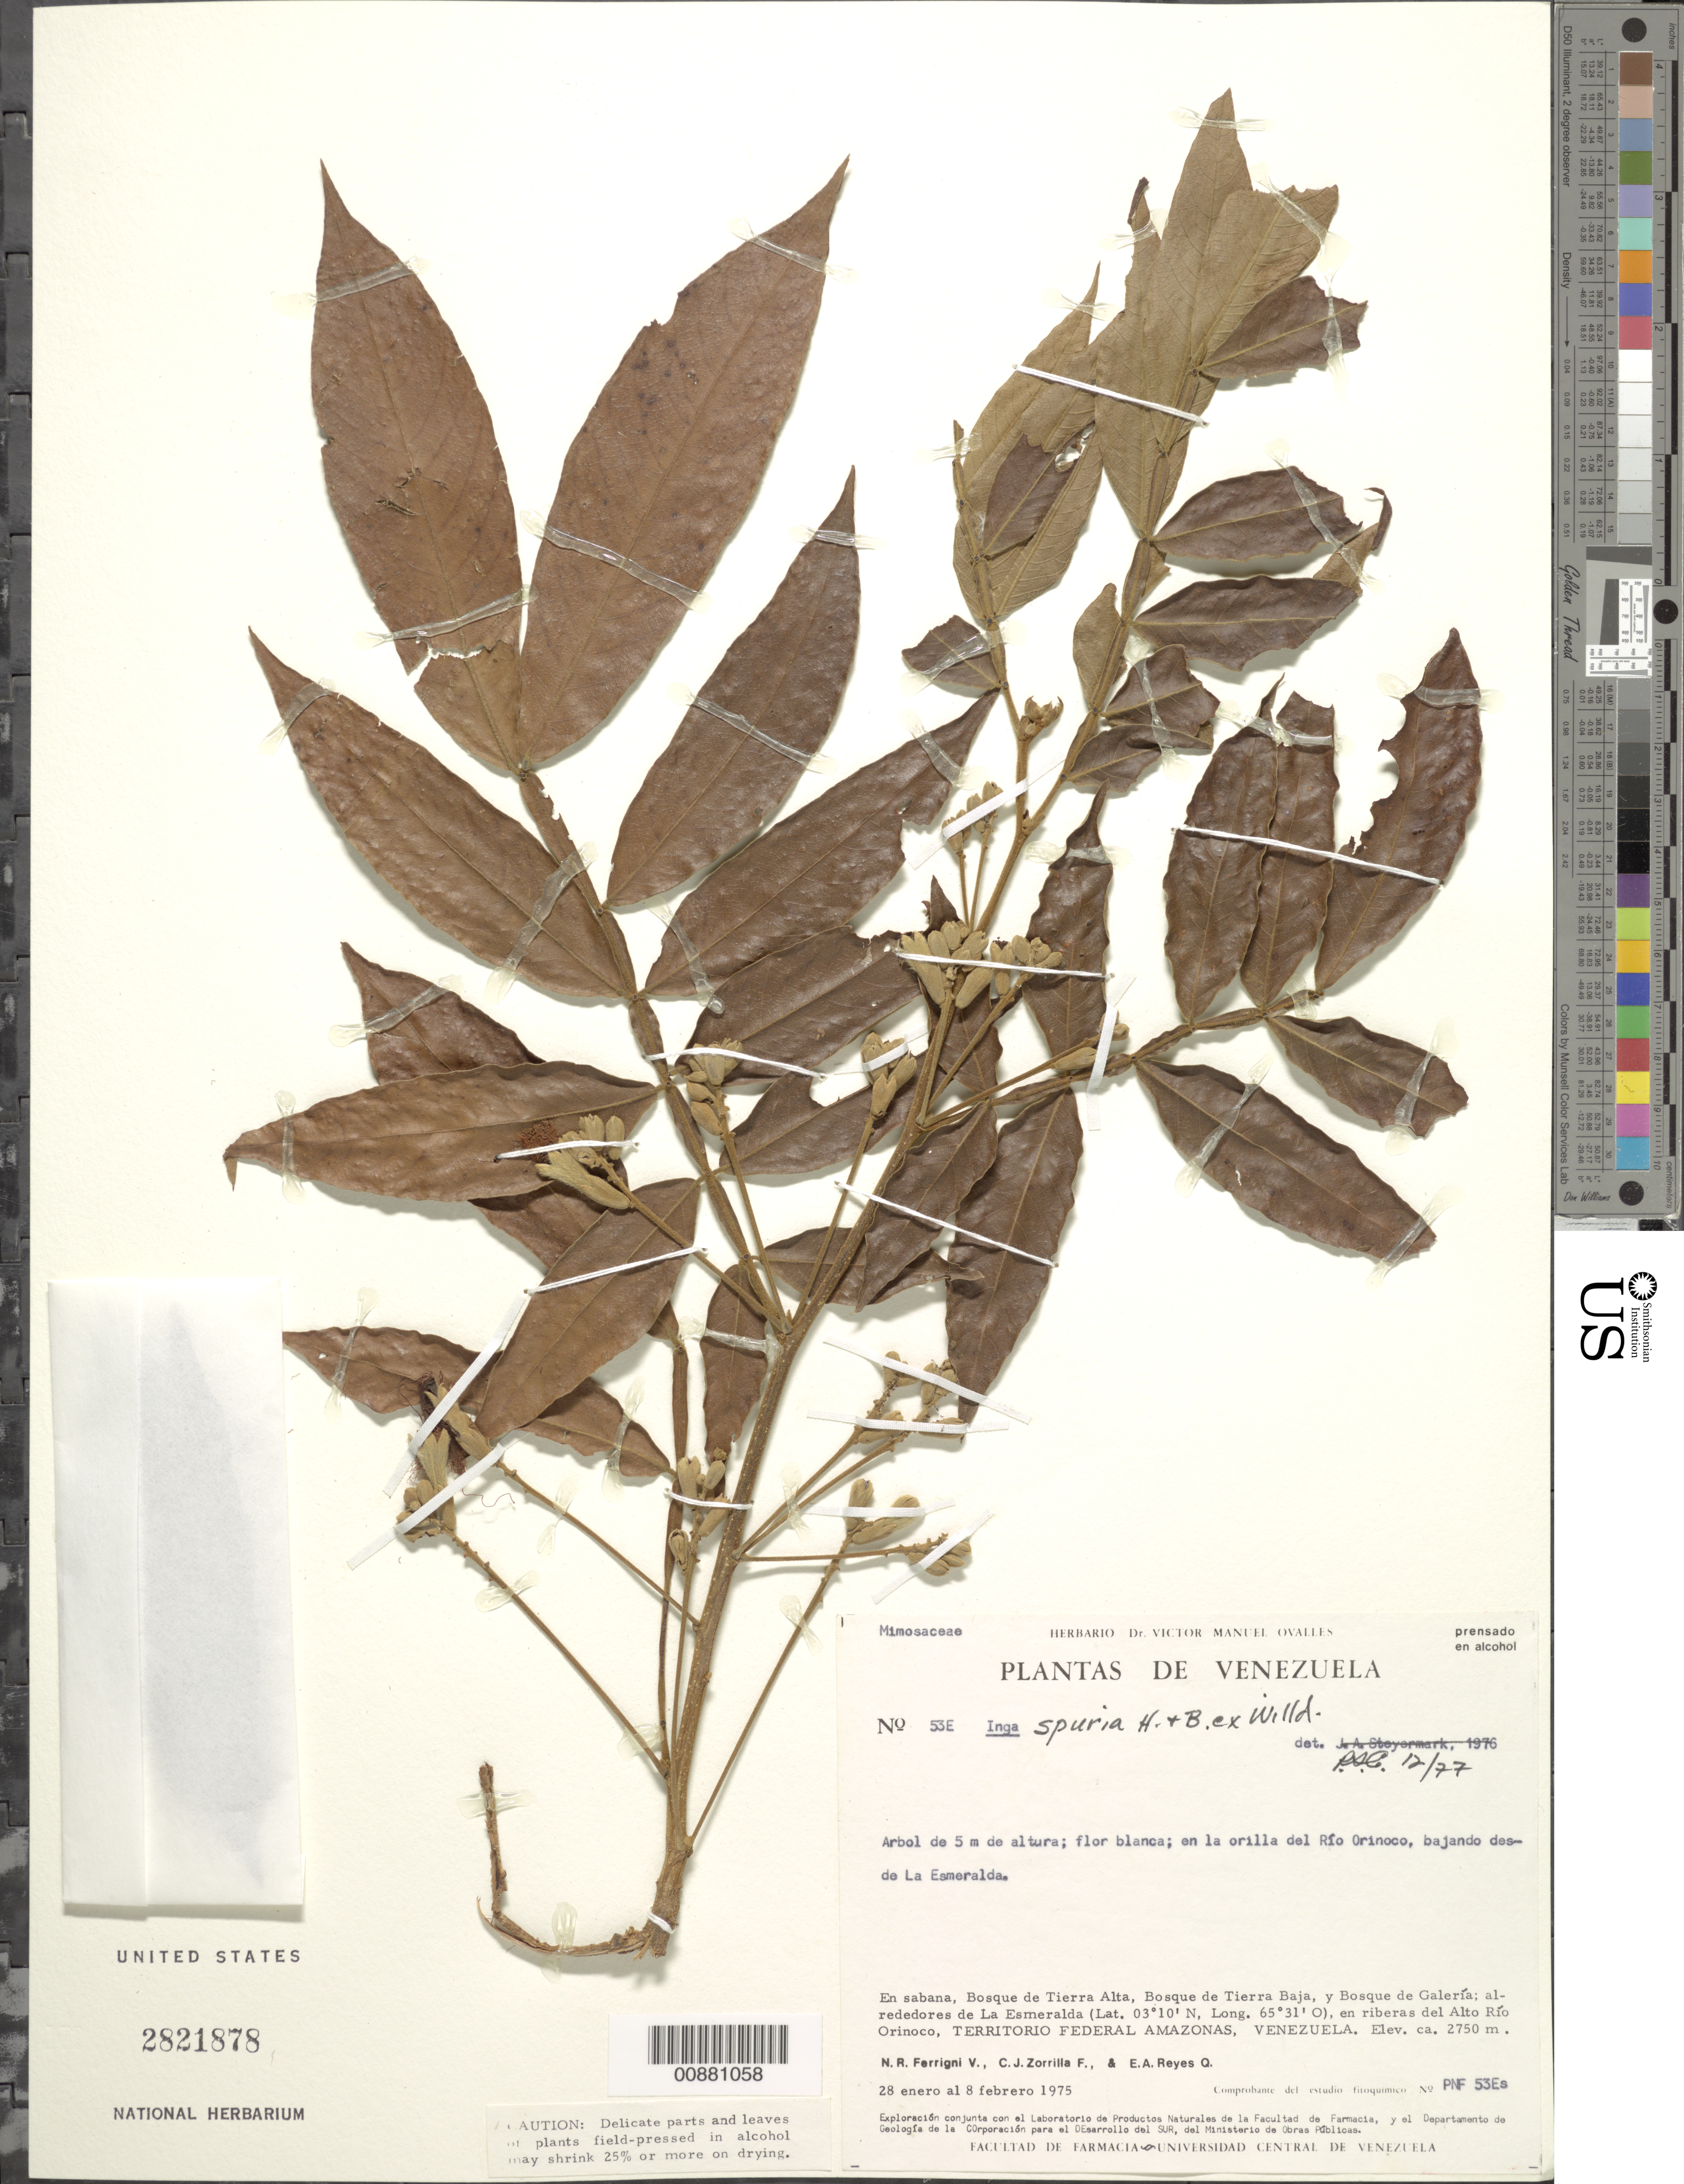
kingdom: Plantae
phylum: Tracheophyta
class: Magnoliopsida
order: Fabales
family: Fabaceae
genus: Inga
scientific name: Inga vera subsp. vera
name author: Willd.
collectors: N. Ferrigni V., C. J. Zorilla & E. Reys Q.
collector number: pnf 53 E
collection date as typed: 28-Jan-75 to 8-Feb-75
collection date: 1975-01-28/1975-02-08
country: Venezuela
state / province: Amazonas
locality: La Esmeralda, Río Orinoco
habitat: Bajando; sabana, bosque de tierra alta, bosque de tierra baja, y bosque de galeria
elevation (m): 2750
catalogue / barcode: US 2821878